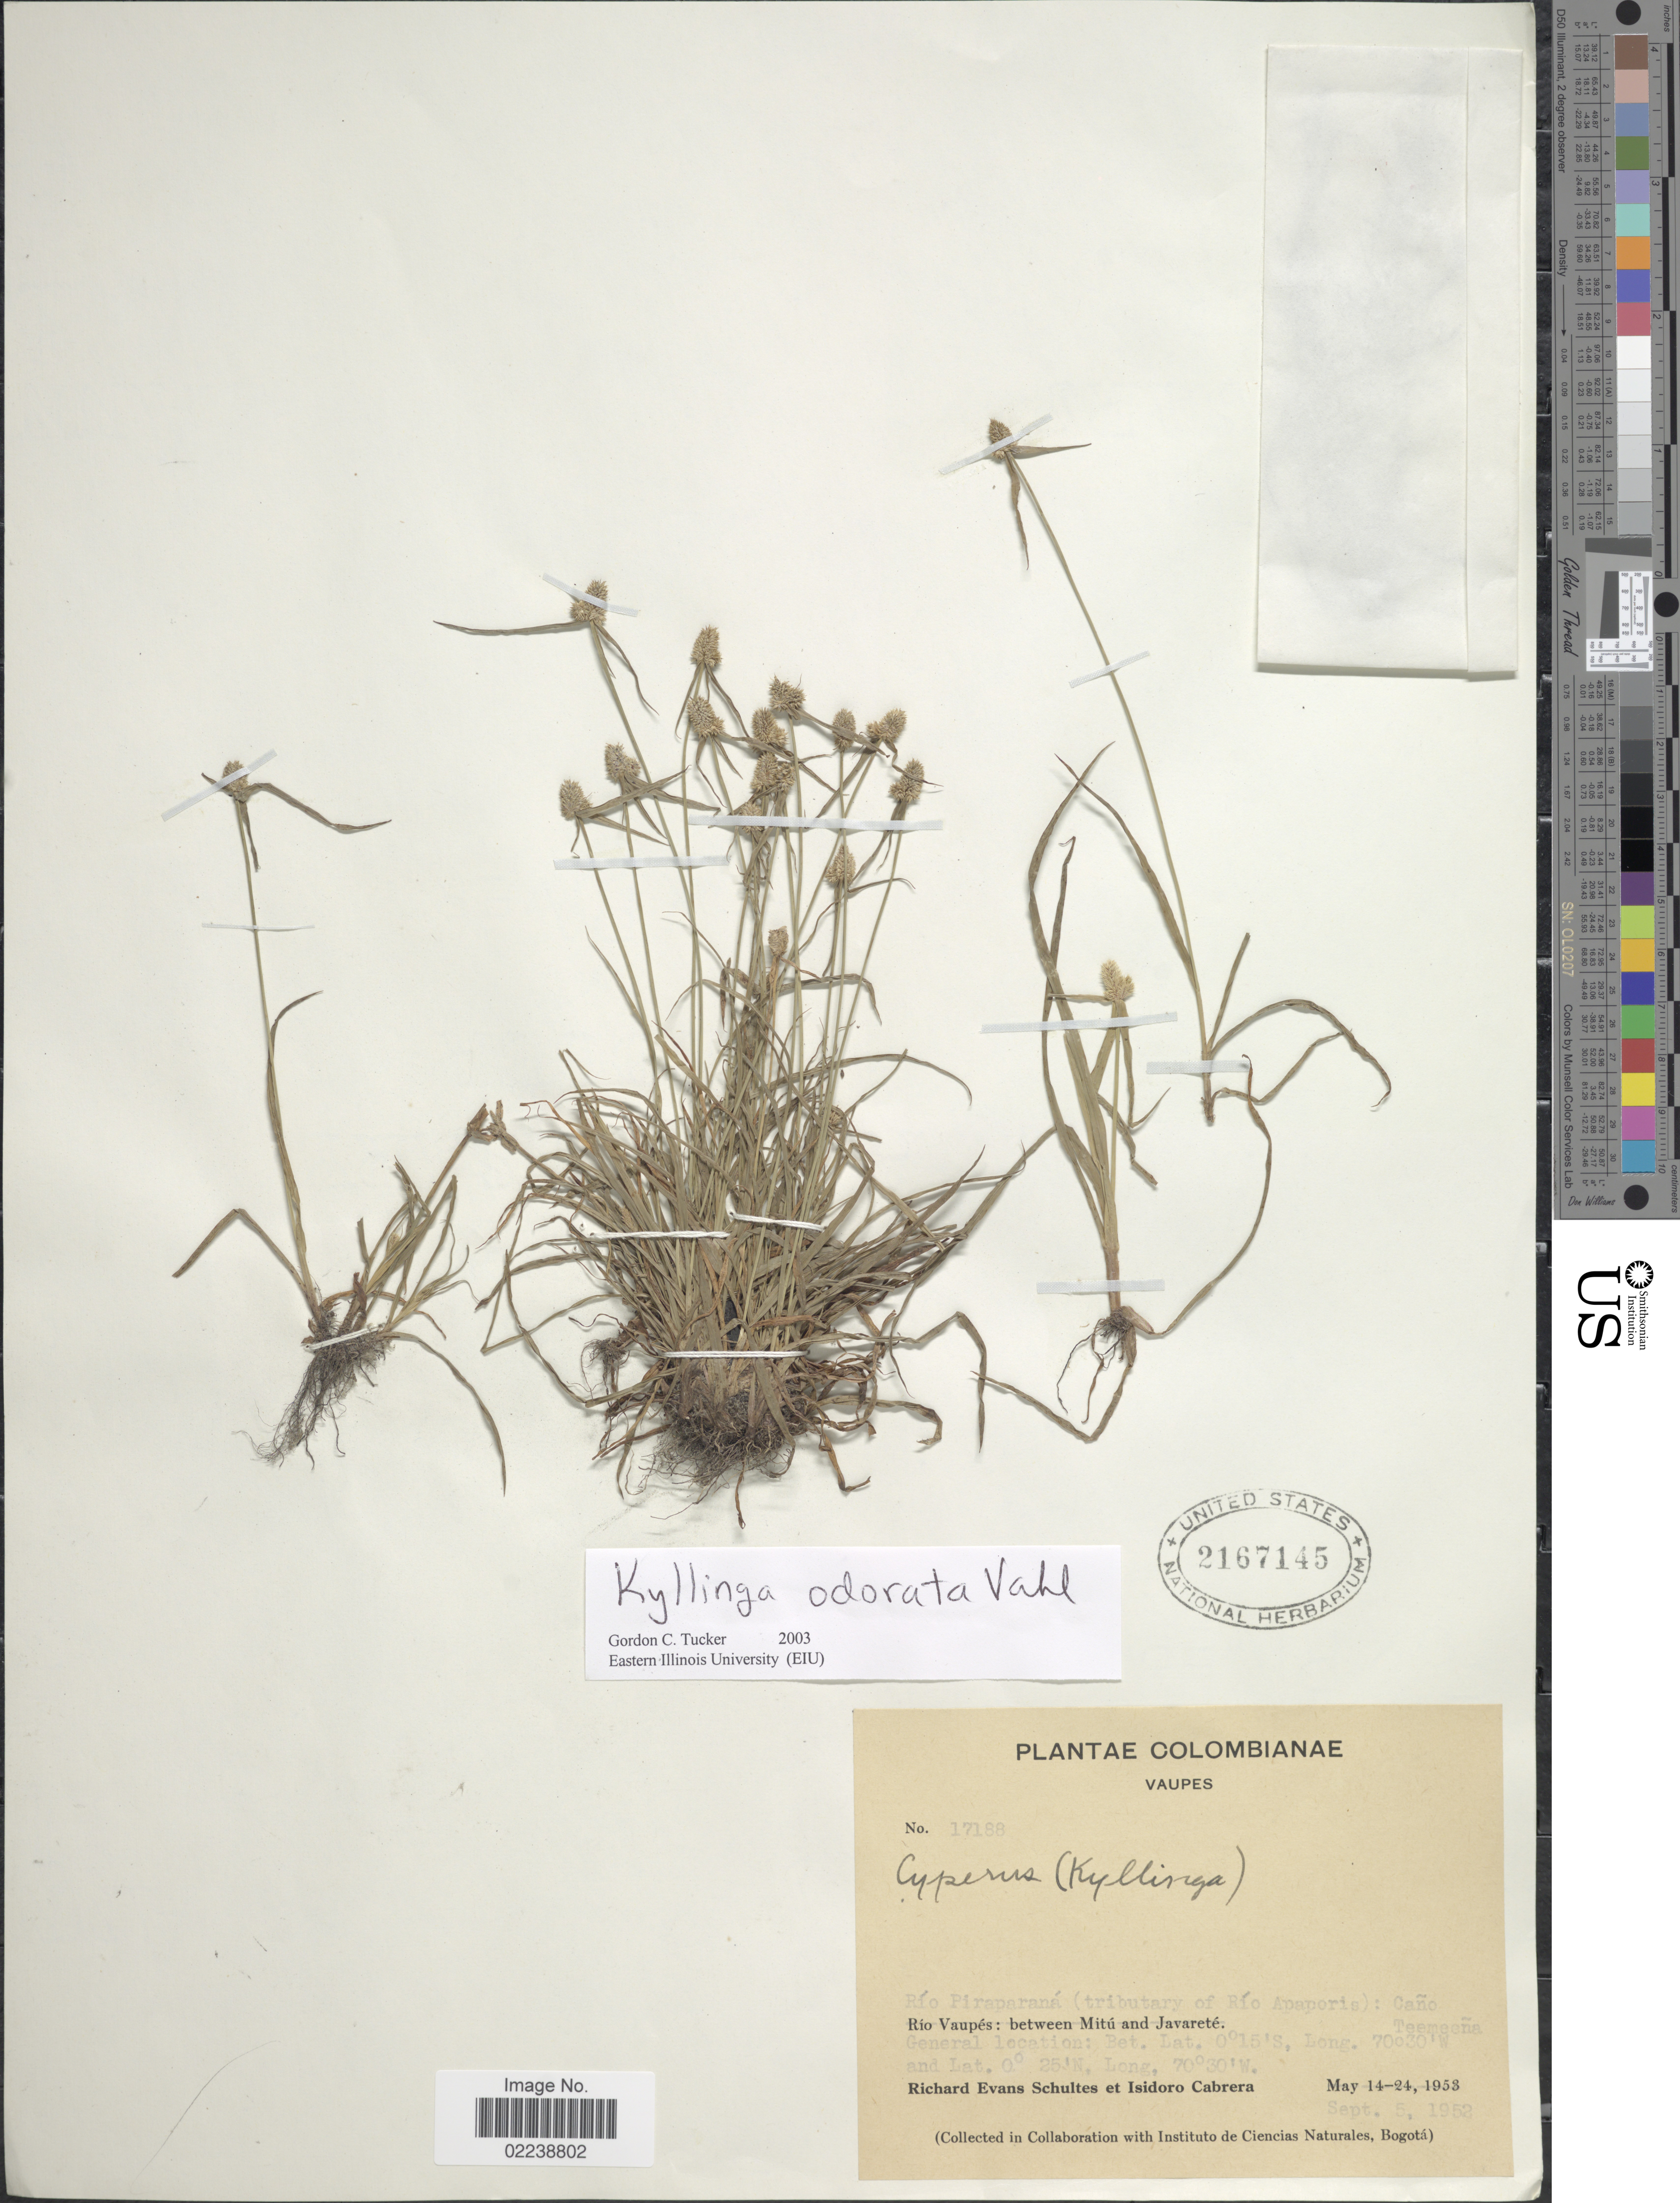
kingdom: Plantae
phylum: Tracheophyta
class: Liliopsida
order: Poales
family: Cyperaceae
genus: Cyperus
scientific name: Cyperus sesquiflorus subsp. sesquiflorus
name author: (Torr.) Mattf. & Kük.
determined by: Strong, M. T., (US), Smithsonian Institution - National Museum of Natural History (UNITED STATES)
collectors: R. E. Schultes & I. Cabrera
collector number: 17188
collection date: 1953-05-14/1953-05-24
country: Colombia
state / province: Vaupés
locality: Rio Vaupes: Between Mitu and Javarete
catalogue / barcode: US 2167145